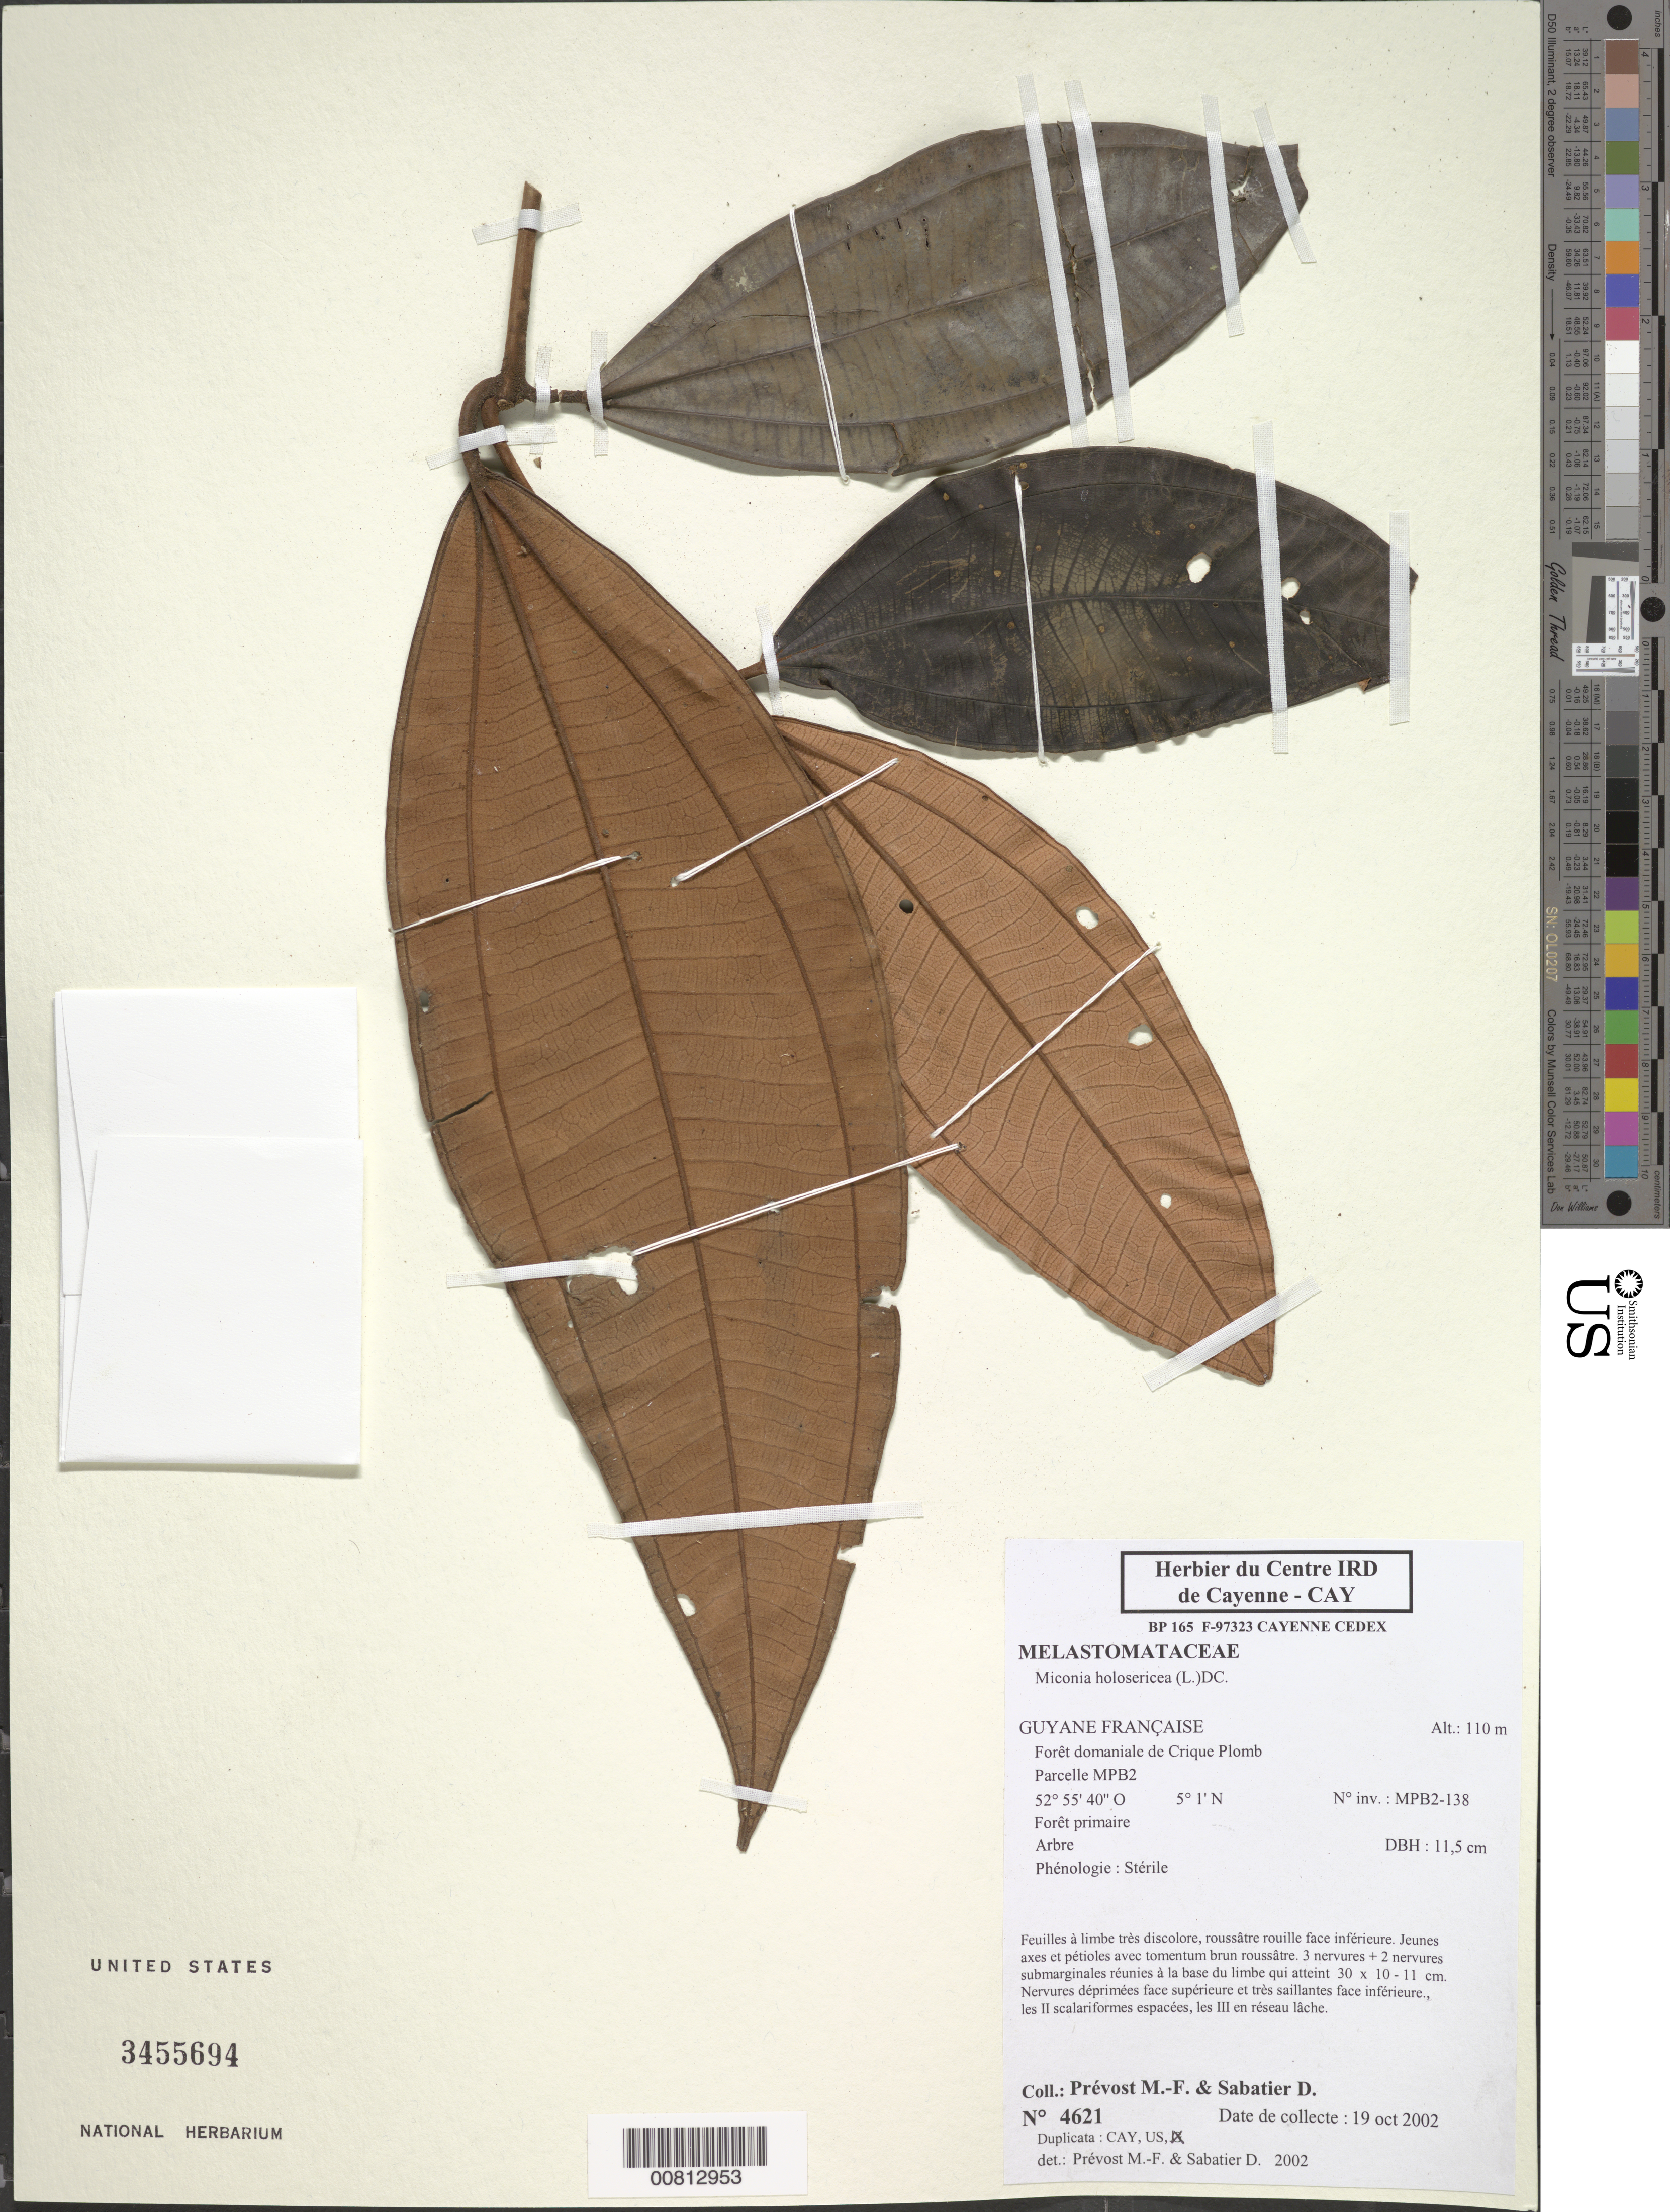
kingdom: Plantae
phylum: Tracheophyta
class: Magnoliopsida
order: Myrtales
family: Melastomataceae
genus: Miconia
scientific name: Miconia holosericea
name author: (L.) DC.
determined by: Prévost, M.-F.; Sabatier, D.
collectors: M.-F. Prévost & D. Sabatier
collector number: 4621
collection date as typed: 19-Oct-02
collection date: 2002-10-19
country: French Guiana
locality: Crique Plomb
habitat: Primary forest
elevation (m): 110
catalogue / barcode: US 3455694